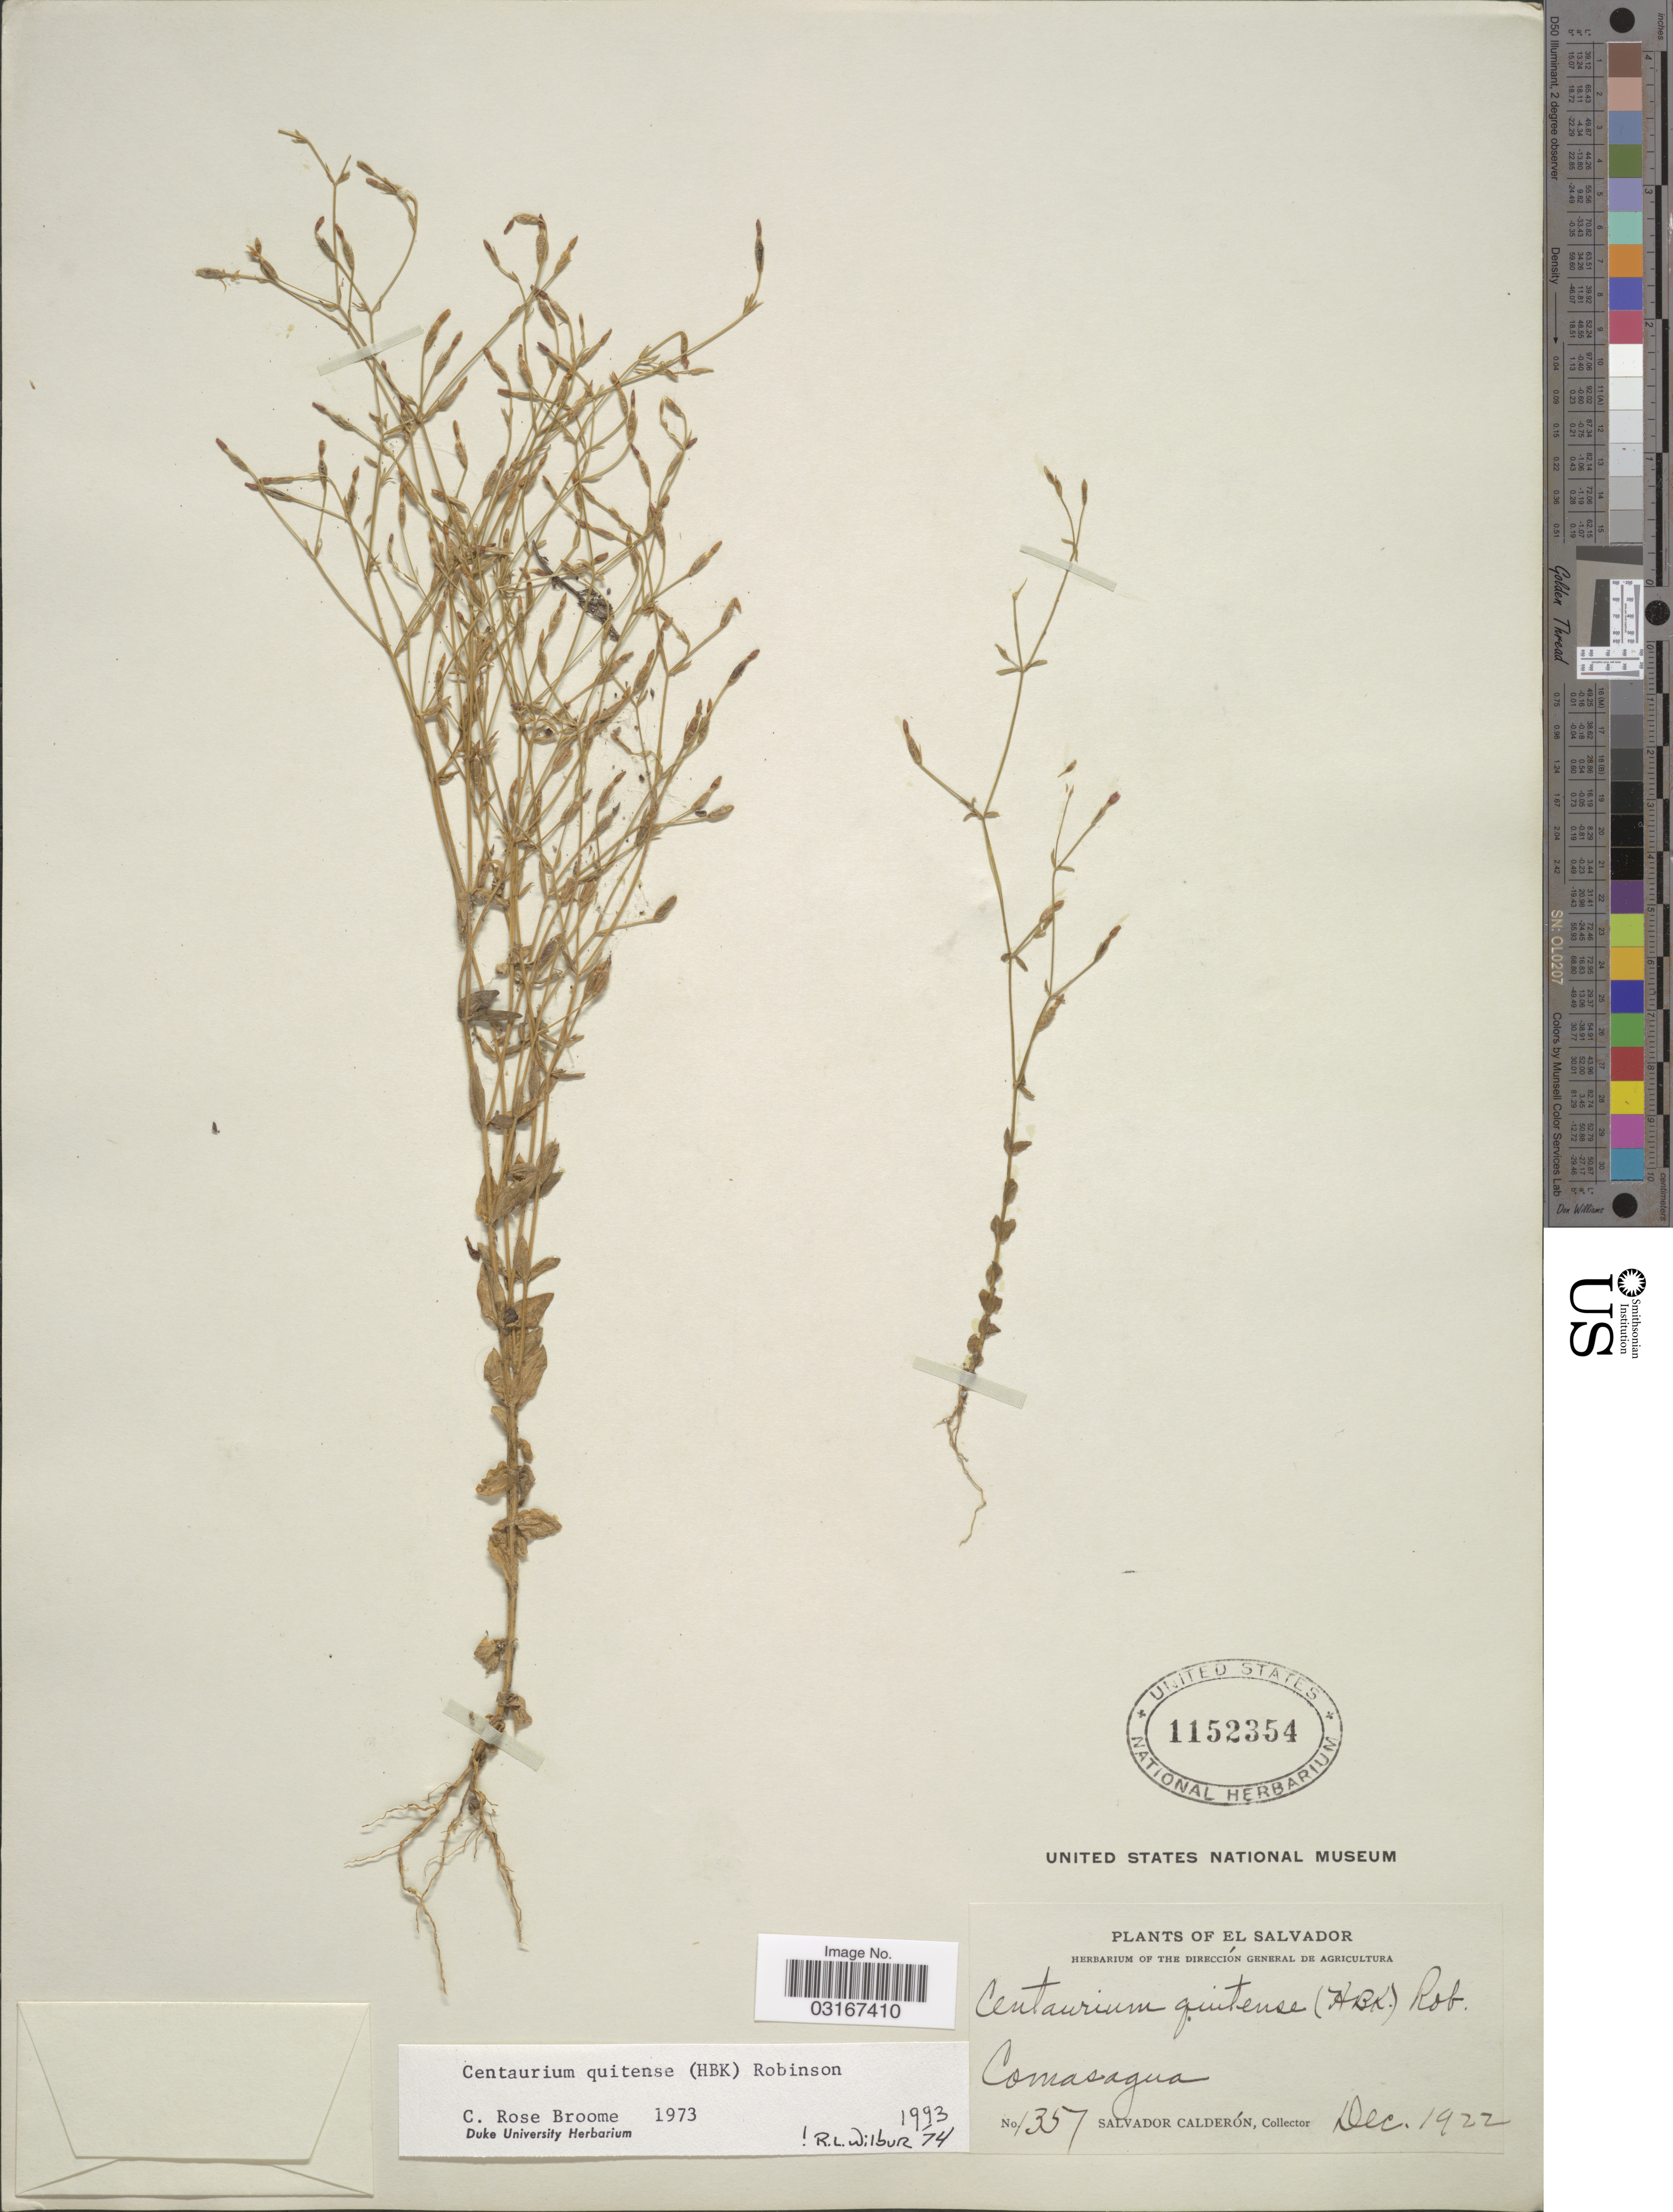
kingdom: Plantae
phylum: Tracheophyta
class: Magnoliopsida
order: Gentianales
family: Gentianaceae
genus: Centaurium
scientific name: Centaurium quitense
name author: (Kunth) B.L. Rob.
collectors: S. Calderón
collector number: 1357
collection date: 1922-12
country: El Salvador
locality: Comasagua.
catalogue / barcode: US 1152354